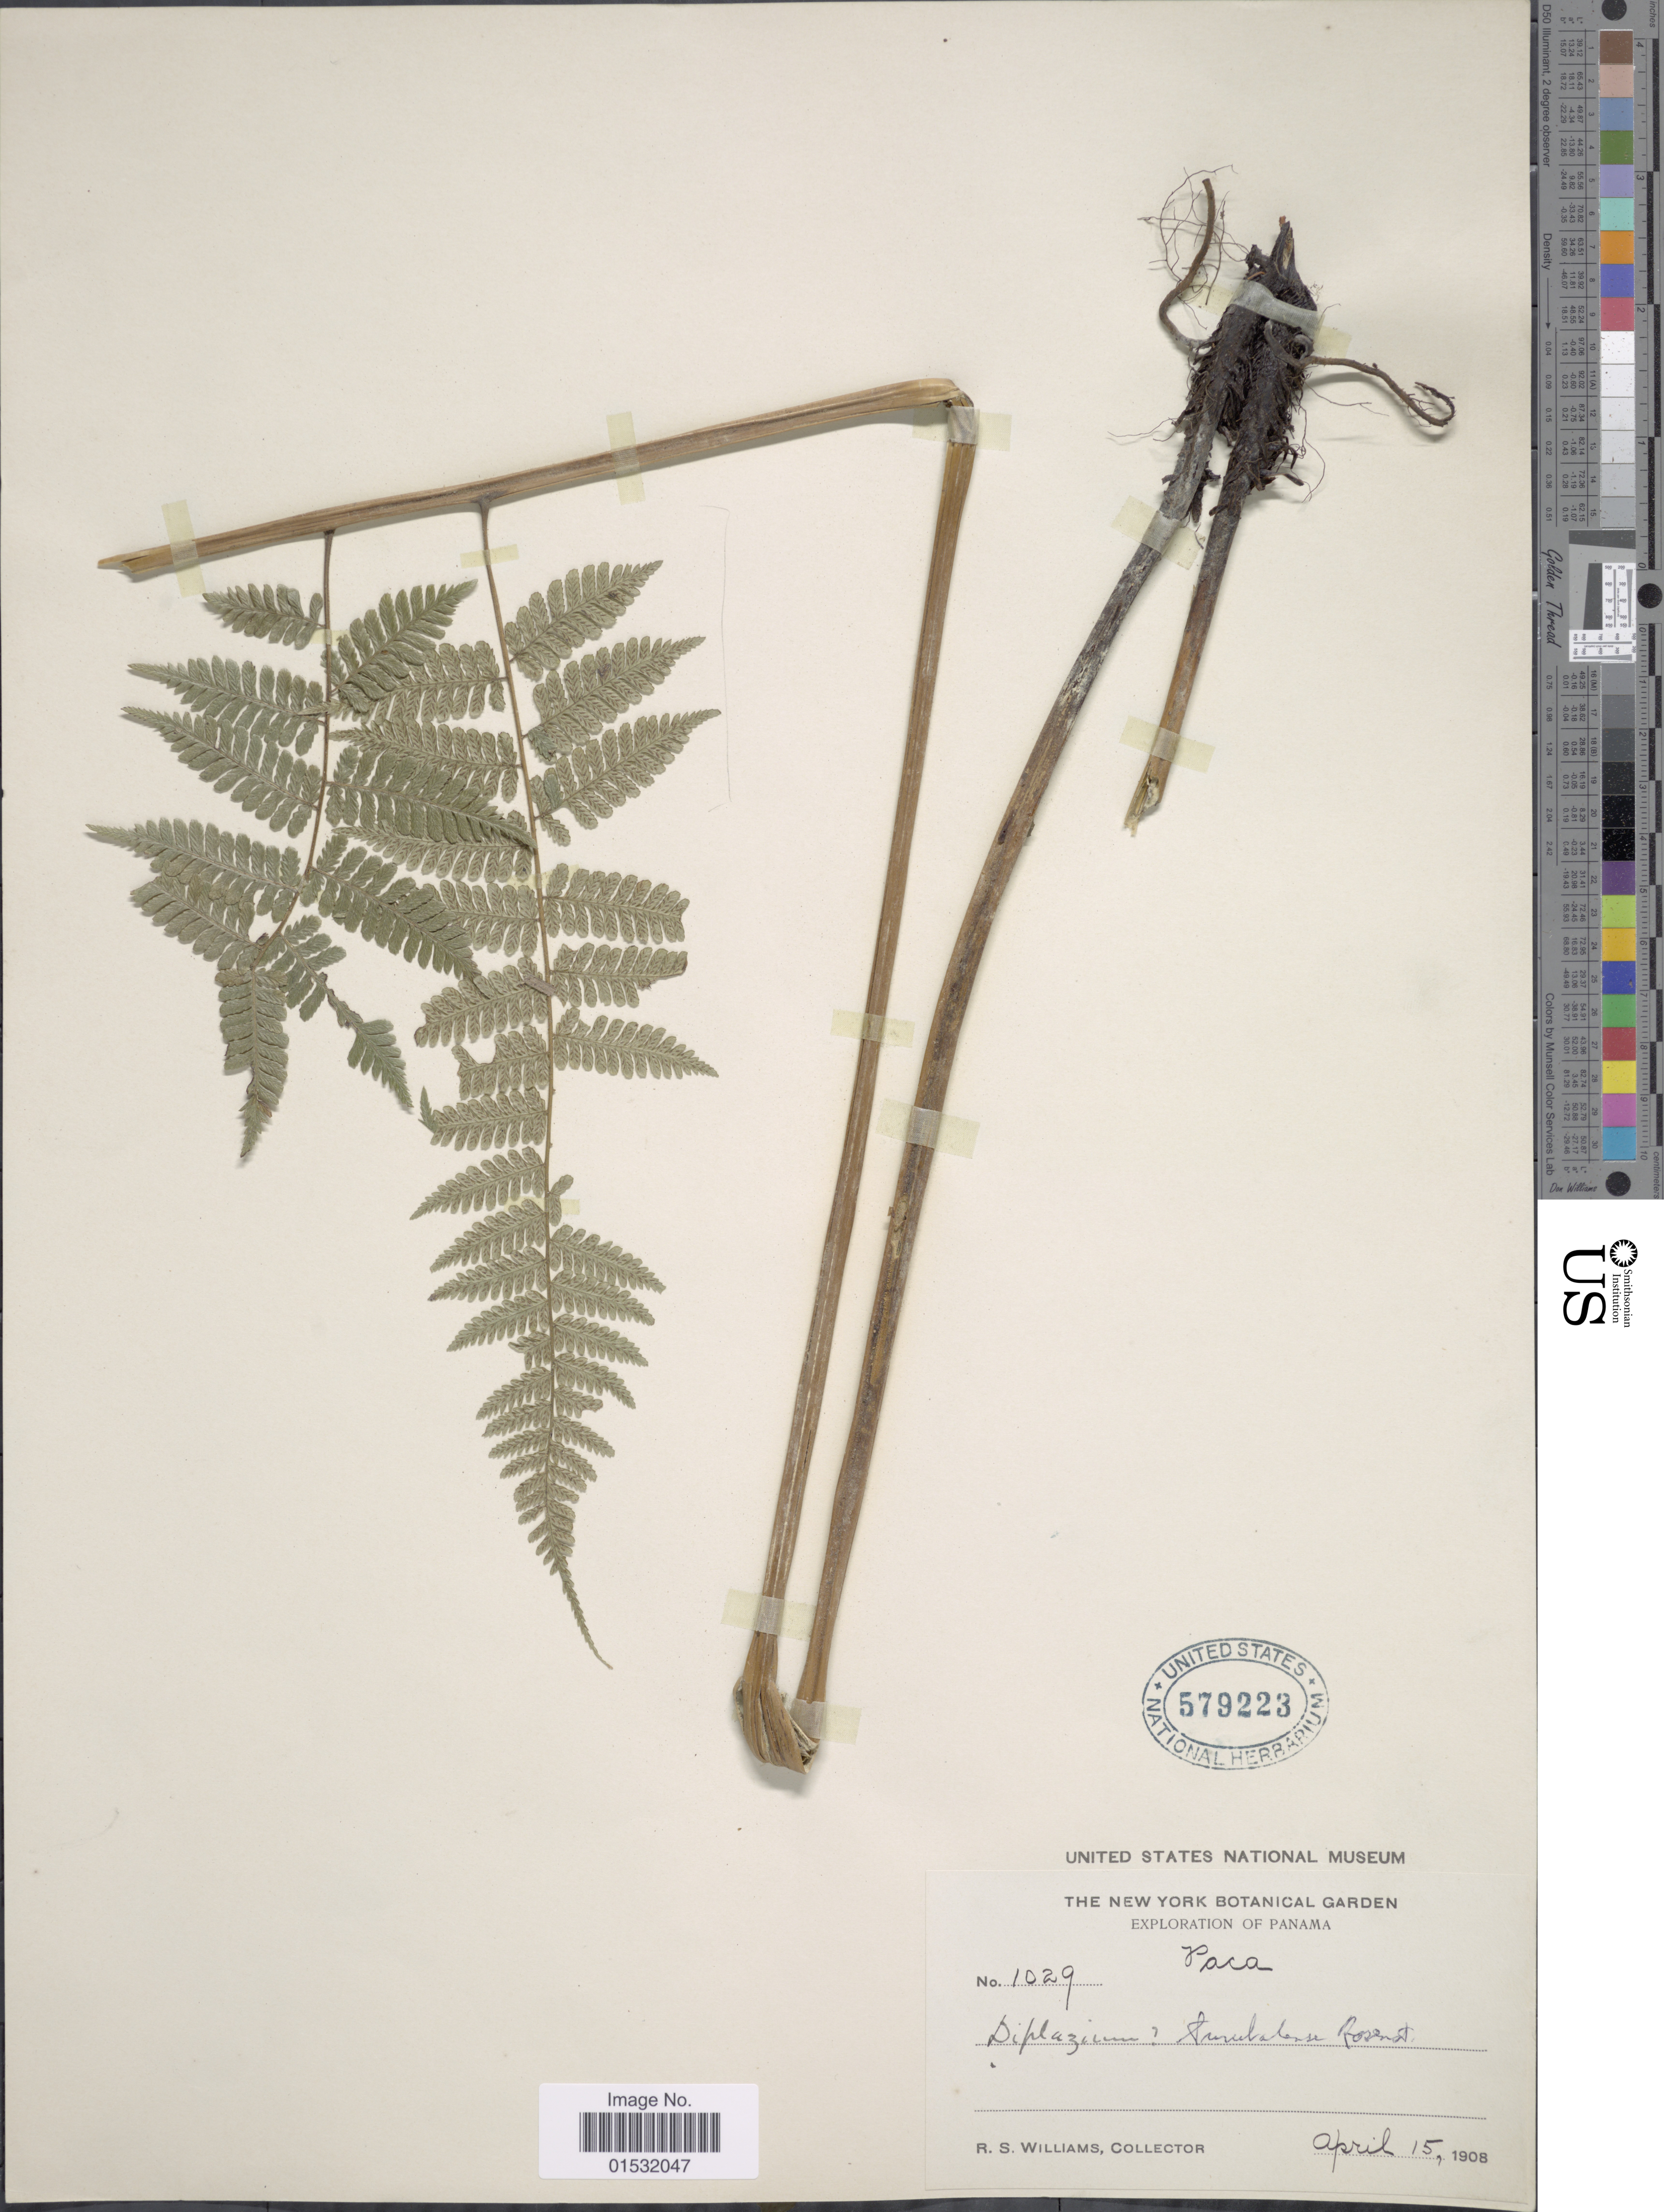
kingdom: Plantae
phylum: Tracheophyta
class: Polypodiopsida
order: Polypodiales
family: Athyriaceae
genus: Diplazium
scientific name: Diplazium turubalense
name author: Rosenst.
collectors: R. S. Williams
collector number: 1029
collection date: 1908-04-15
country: Panama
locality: Paca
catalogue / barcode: US 579223